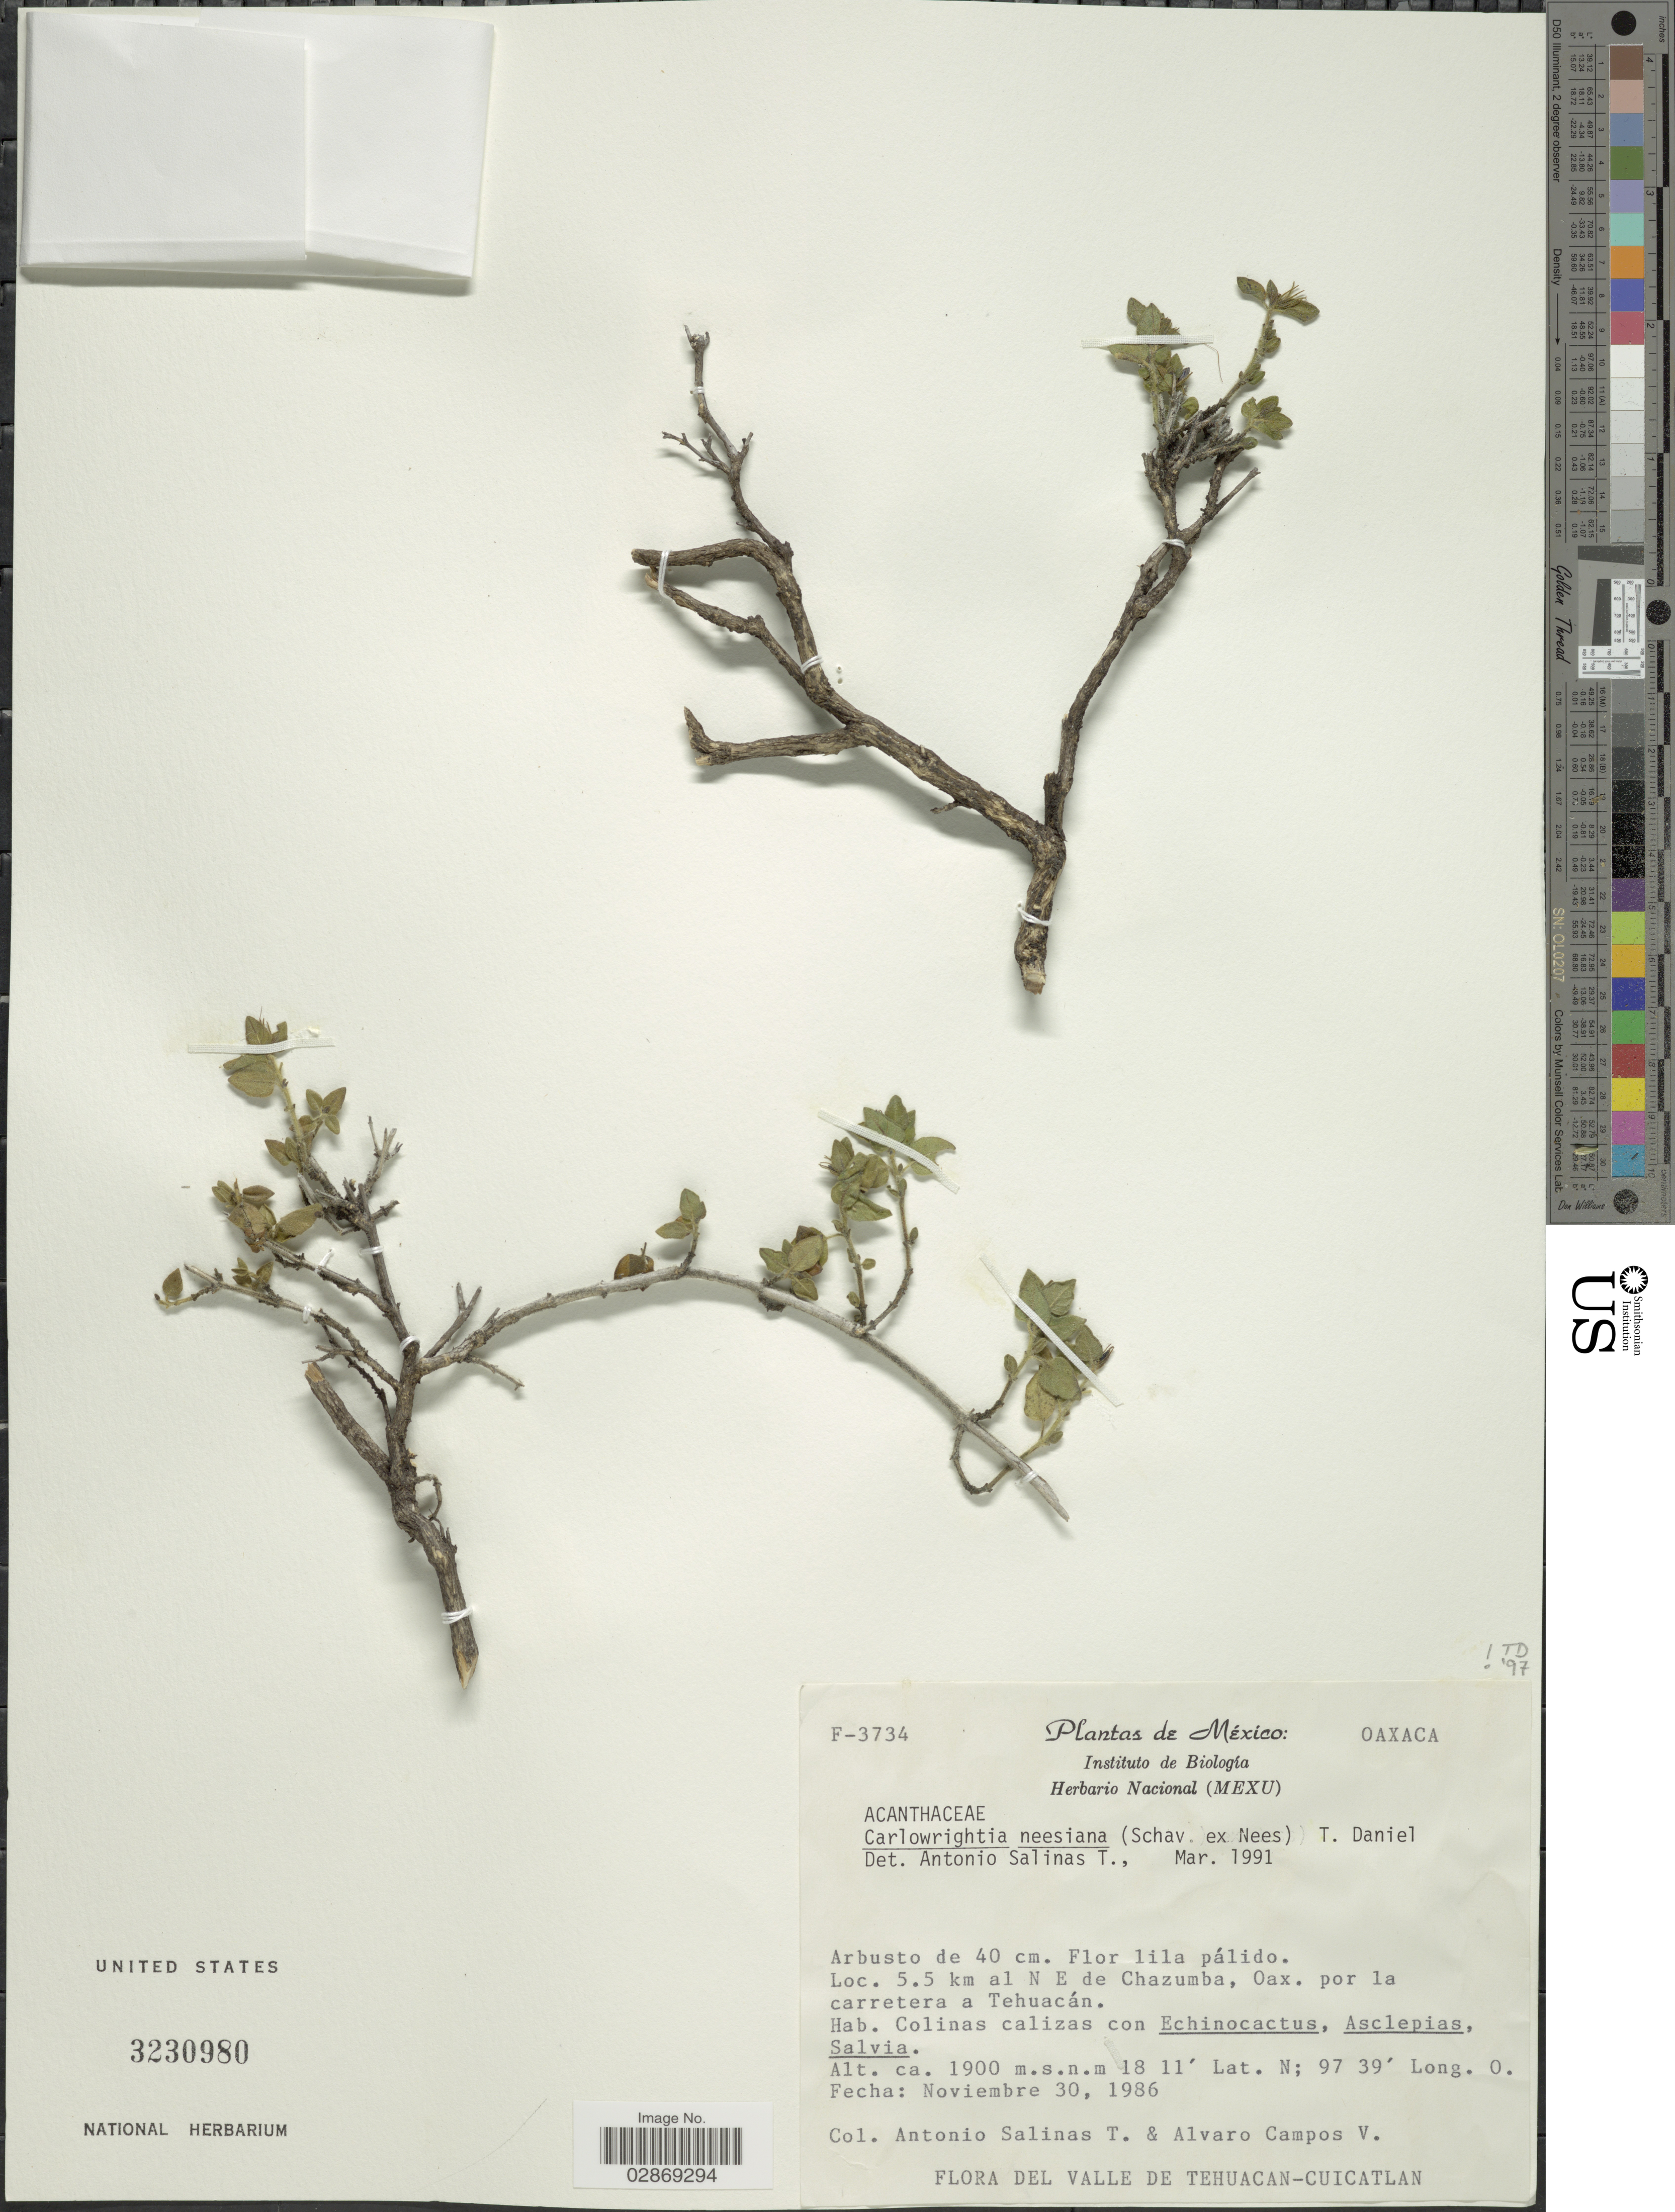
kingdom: Plantae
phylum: Tracheophyta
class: Magnoliopsida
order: Lamiales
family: Acanthaceae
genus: Carlowrightia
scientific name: Carlowrightia neesiana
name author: (Schauer ex Nees) T.F. Daniel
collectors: A. Salinas T. & A. Campos V.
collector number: F-3734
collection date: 1986-11-30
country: Mexico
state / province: Oaxaca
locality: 5.5 km al N E de Chazumba, Oax. por la carretera a Tehuacán. Valle de Tehuacan-Cuicatlan.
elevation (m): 1900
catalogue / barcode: US 3230980